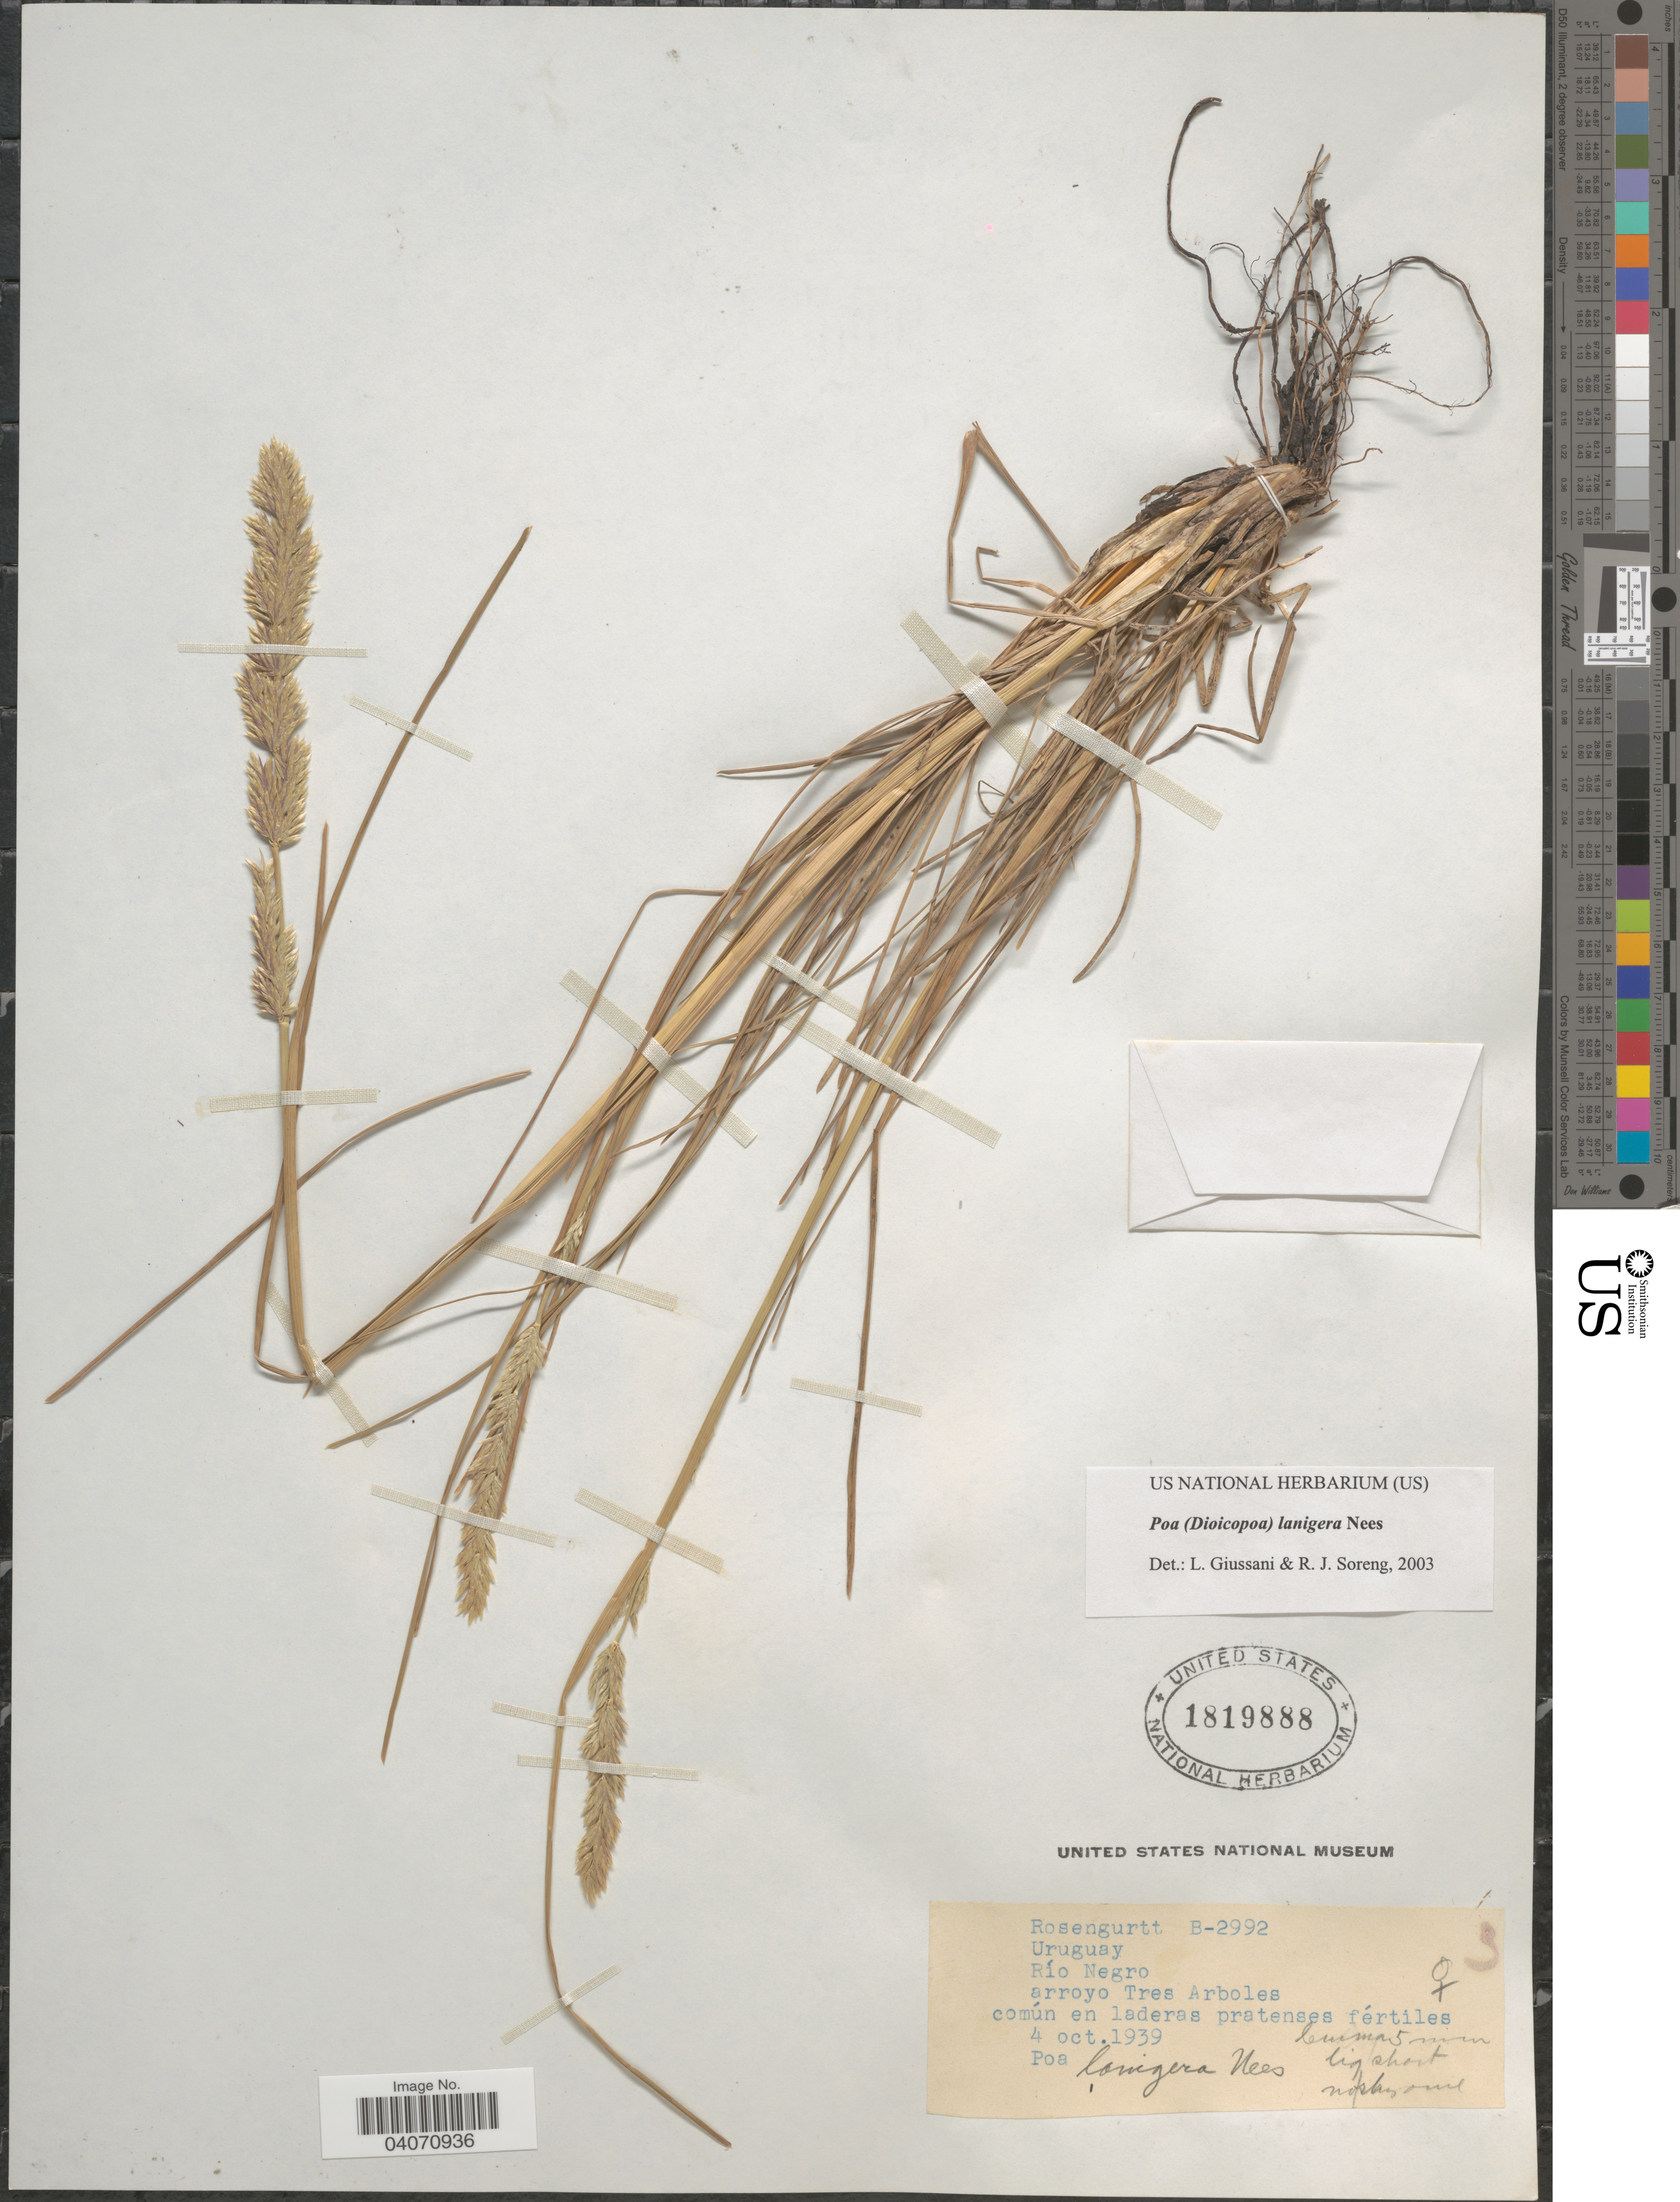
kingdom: Plantae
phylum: Tracheophyta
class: Liliopsida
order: Poales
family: Poaceae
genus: Poa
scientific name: Poa lanigera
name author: Nees in Mart.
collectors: Rosengurtt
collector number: B-2992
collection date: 1939-10-04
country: Uruguay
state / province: Rio Negro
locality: Arroyo Tres Arboles.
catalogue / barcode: US 1819888